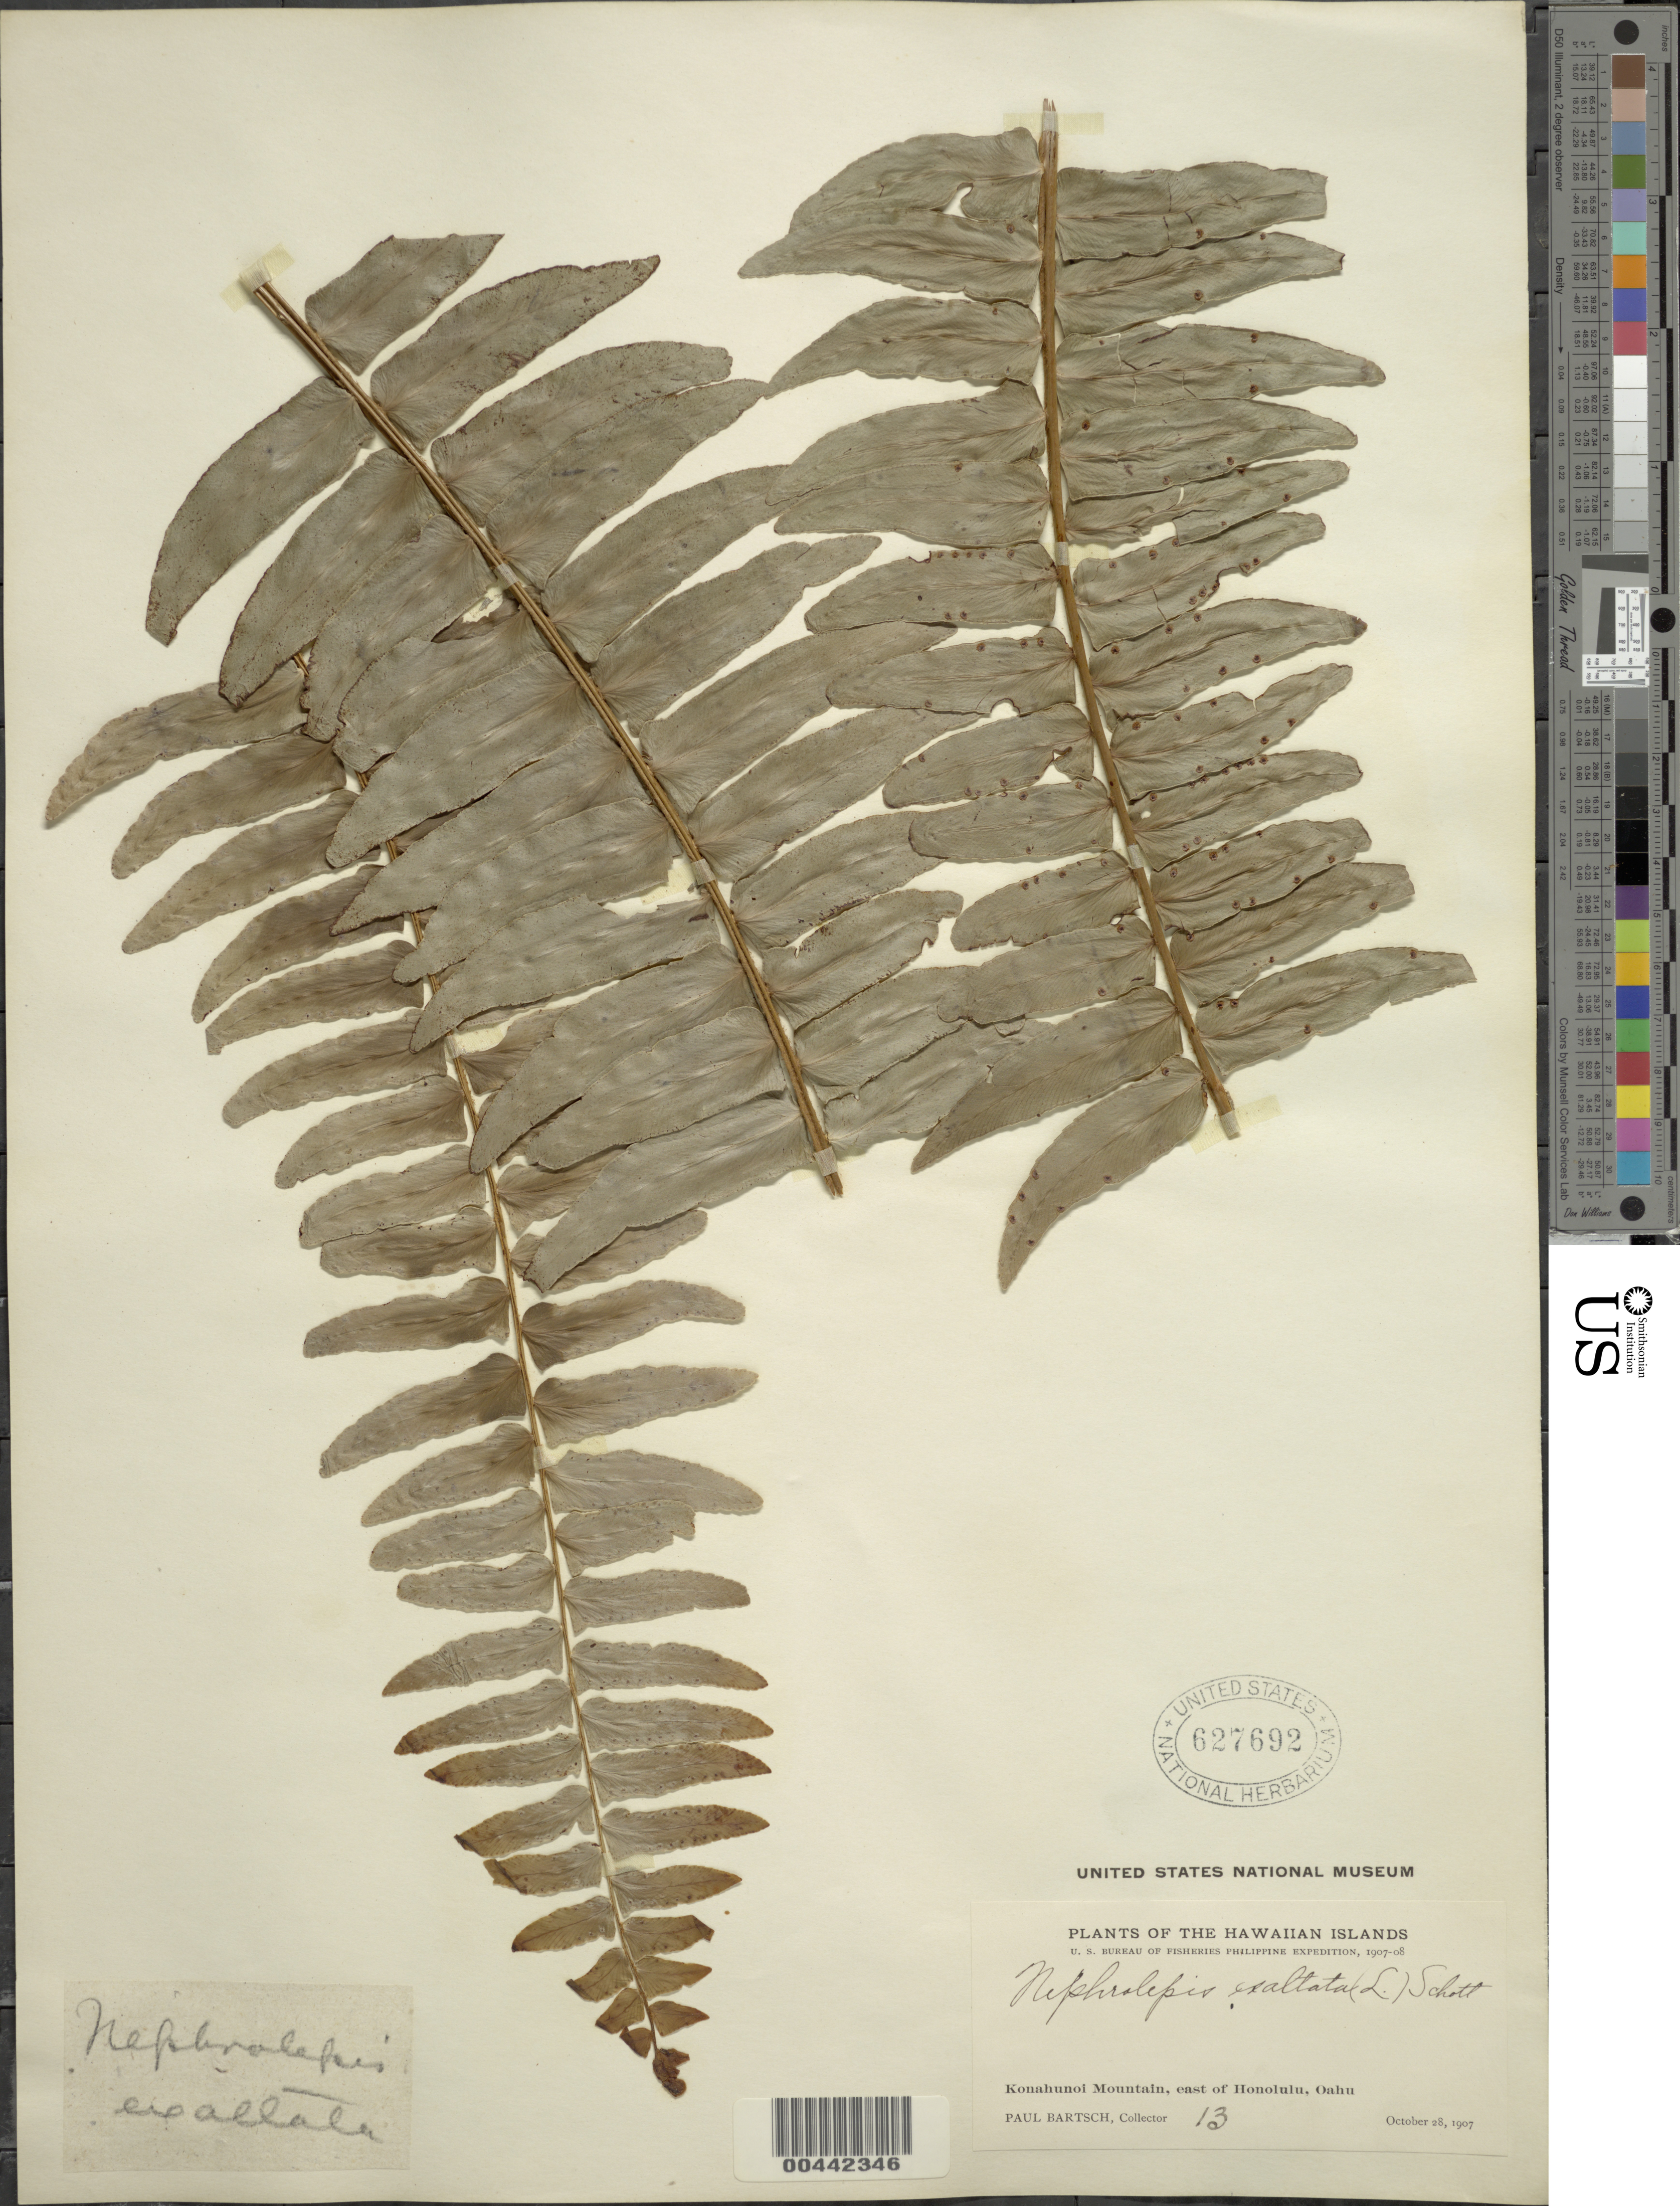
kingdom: Plantae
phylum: Tracheophyta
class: Polypodiopsida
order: Polypodiales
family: Nephrolepidaceae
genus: Nephrolepis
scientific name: Nephrolepis exaltata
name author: (L.) Schott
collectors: P. Bartsch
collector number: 13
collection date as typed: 28 Oct 1907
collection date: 1907-10-28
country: United States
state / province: Hawaii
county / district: Honolulu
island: Oahu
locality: Konahunoi Mt., E of Honolulu, Oahu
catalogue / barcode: US 627692